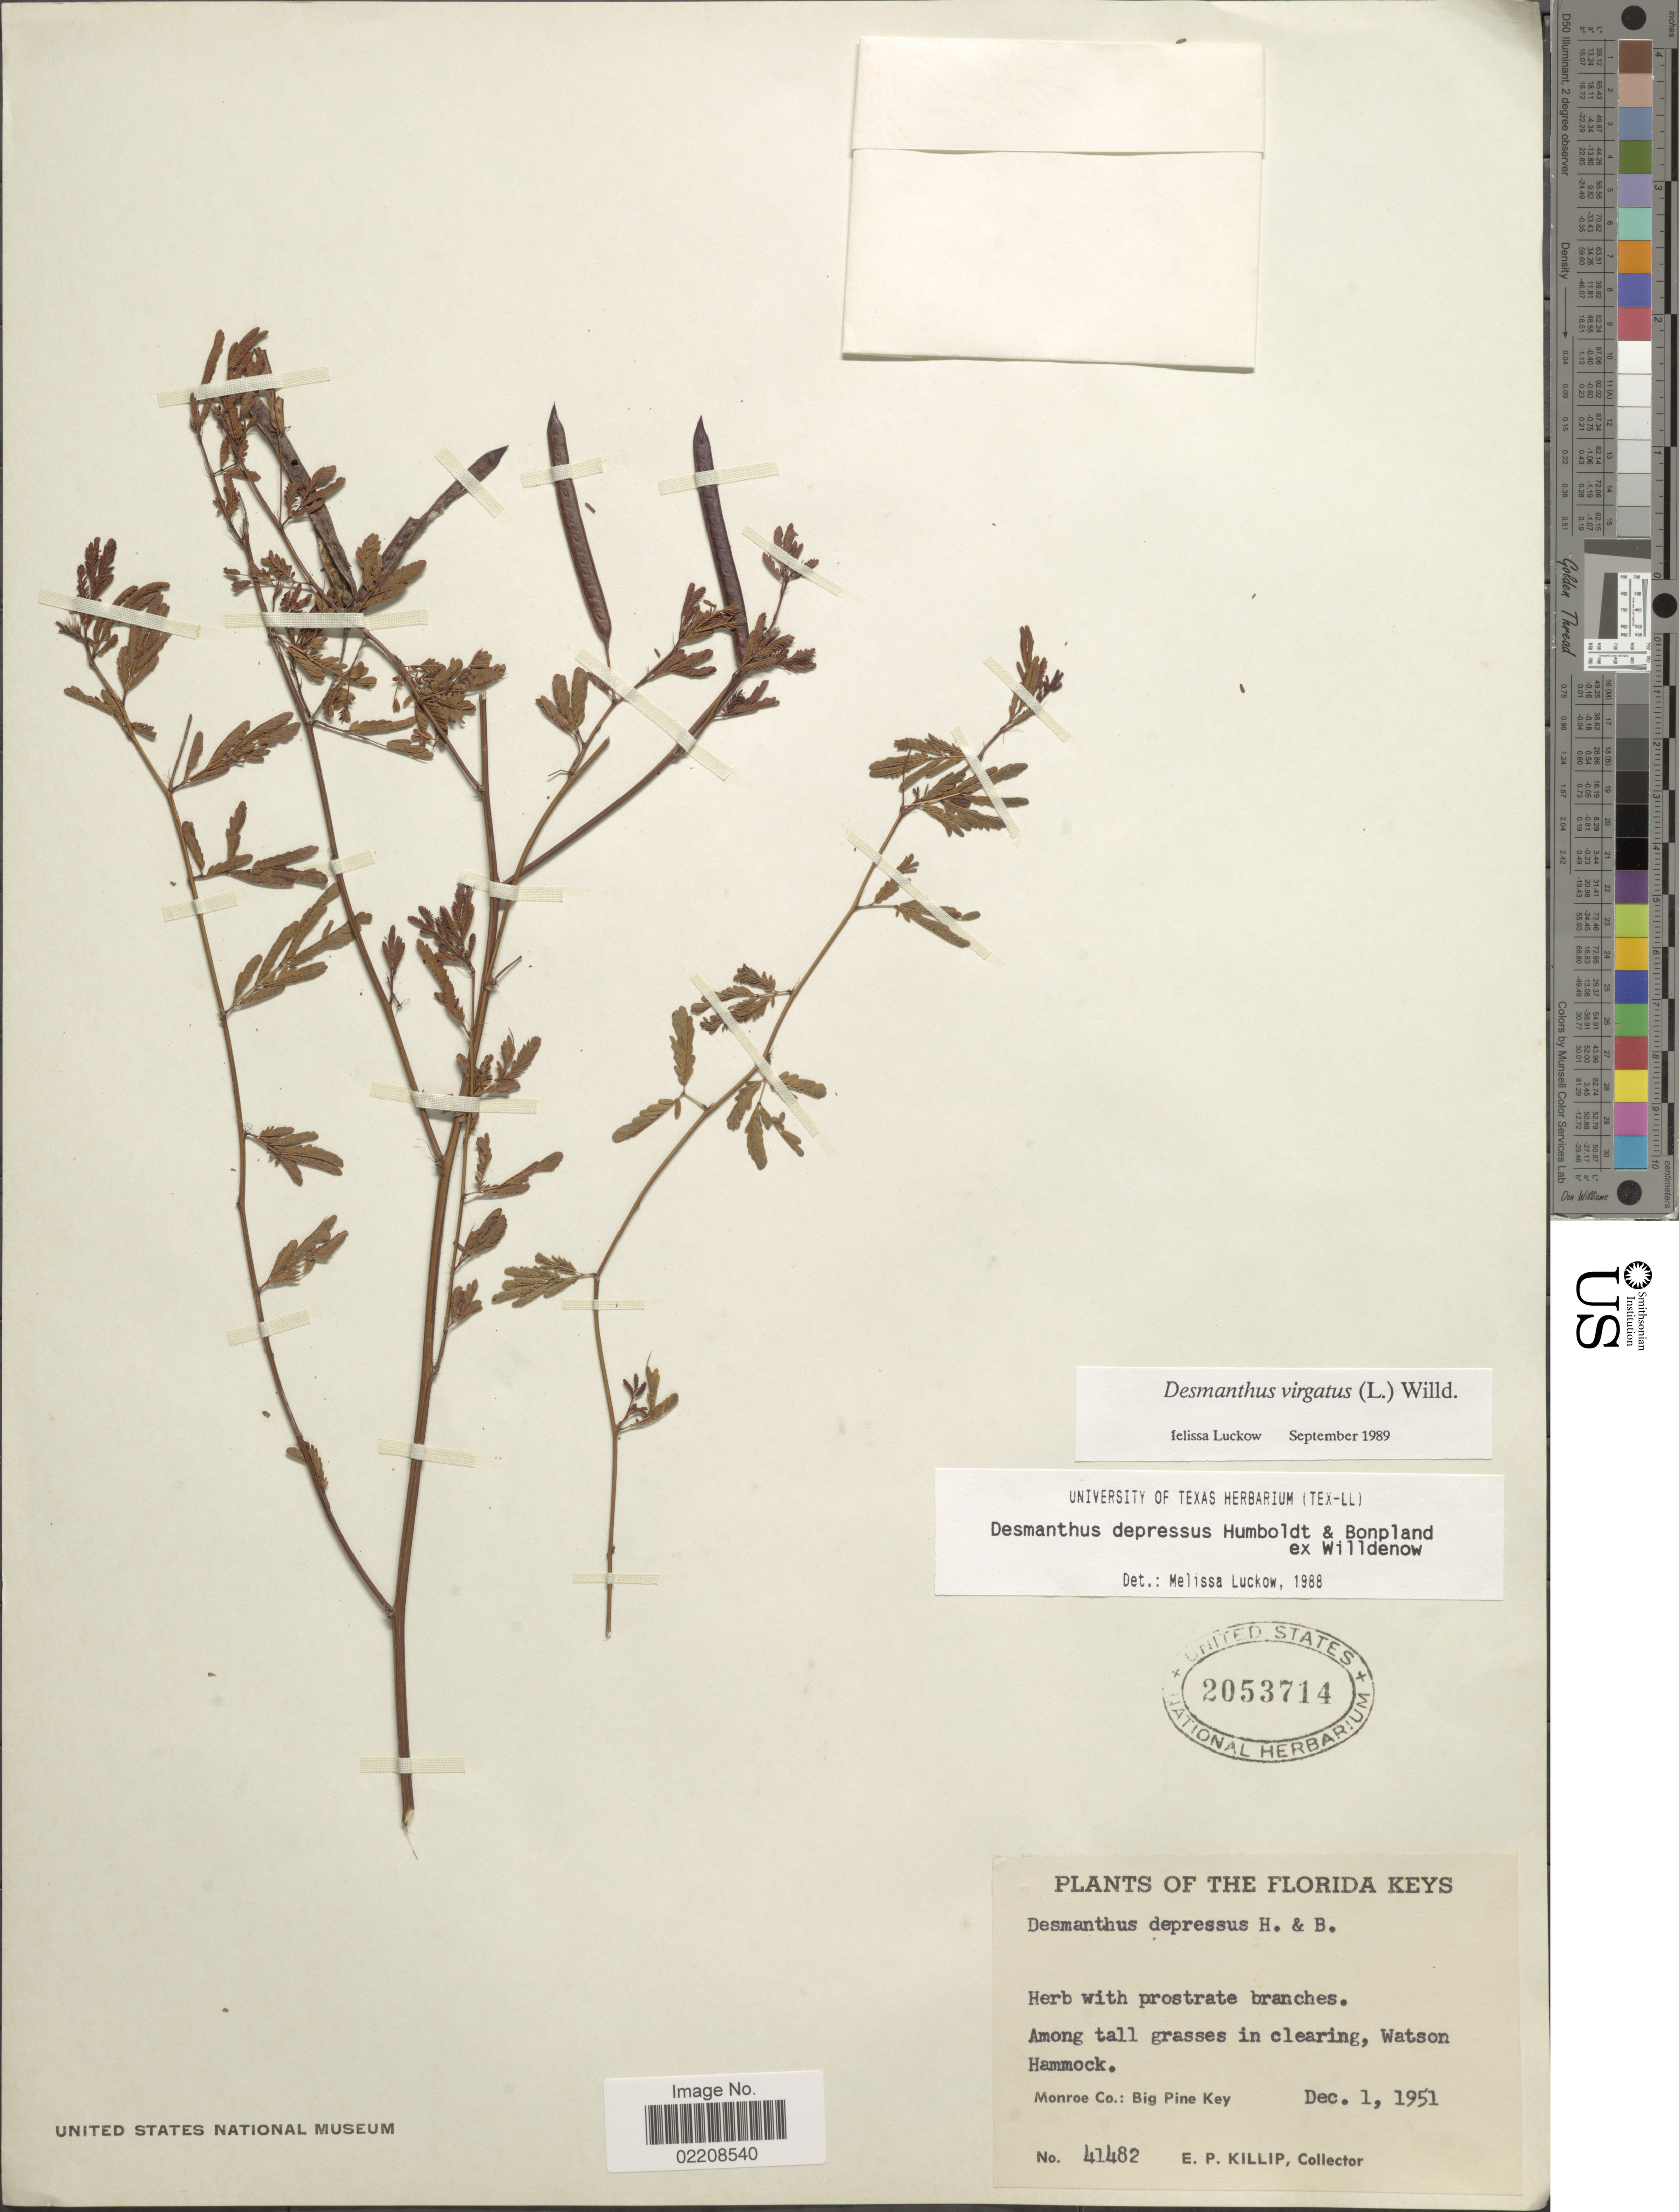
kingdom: Plantae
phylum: Tracheophyta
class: Magnoliopsida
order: Fabales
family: Fabaceae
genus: Desmanthus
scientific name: Desmanthus virgatus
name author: (L.) Willd.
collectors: E. P. Killip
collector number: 41482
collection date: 1951-12-01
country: United States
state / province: Florida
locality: Florida Keys. Among tall grasses in clearing, Watson Hammock. Monroe Co.: Big Pine Key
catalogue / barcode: US 2053714